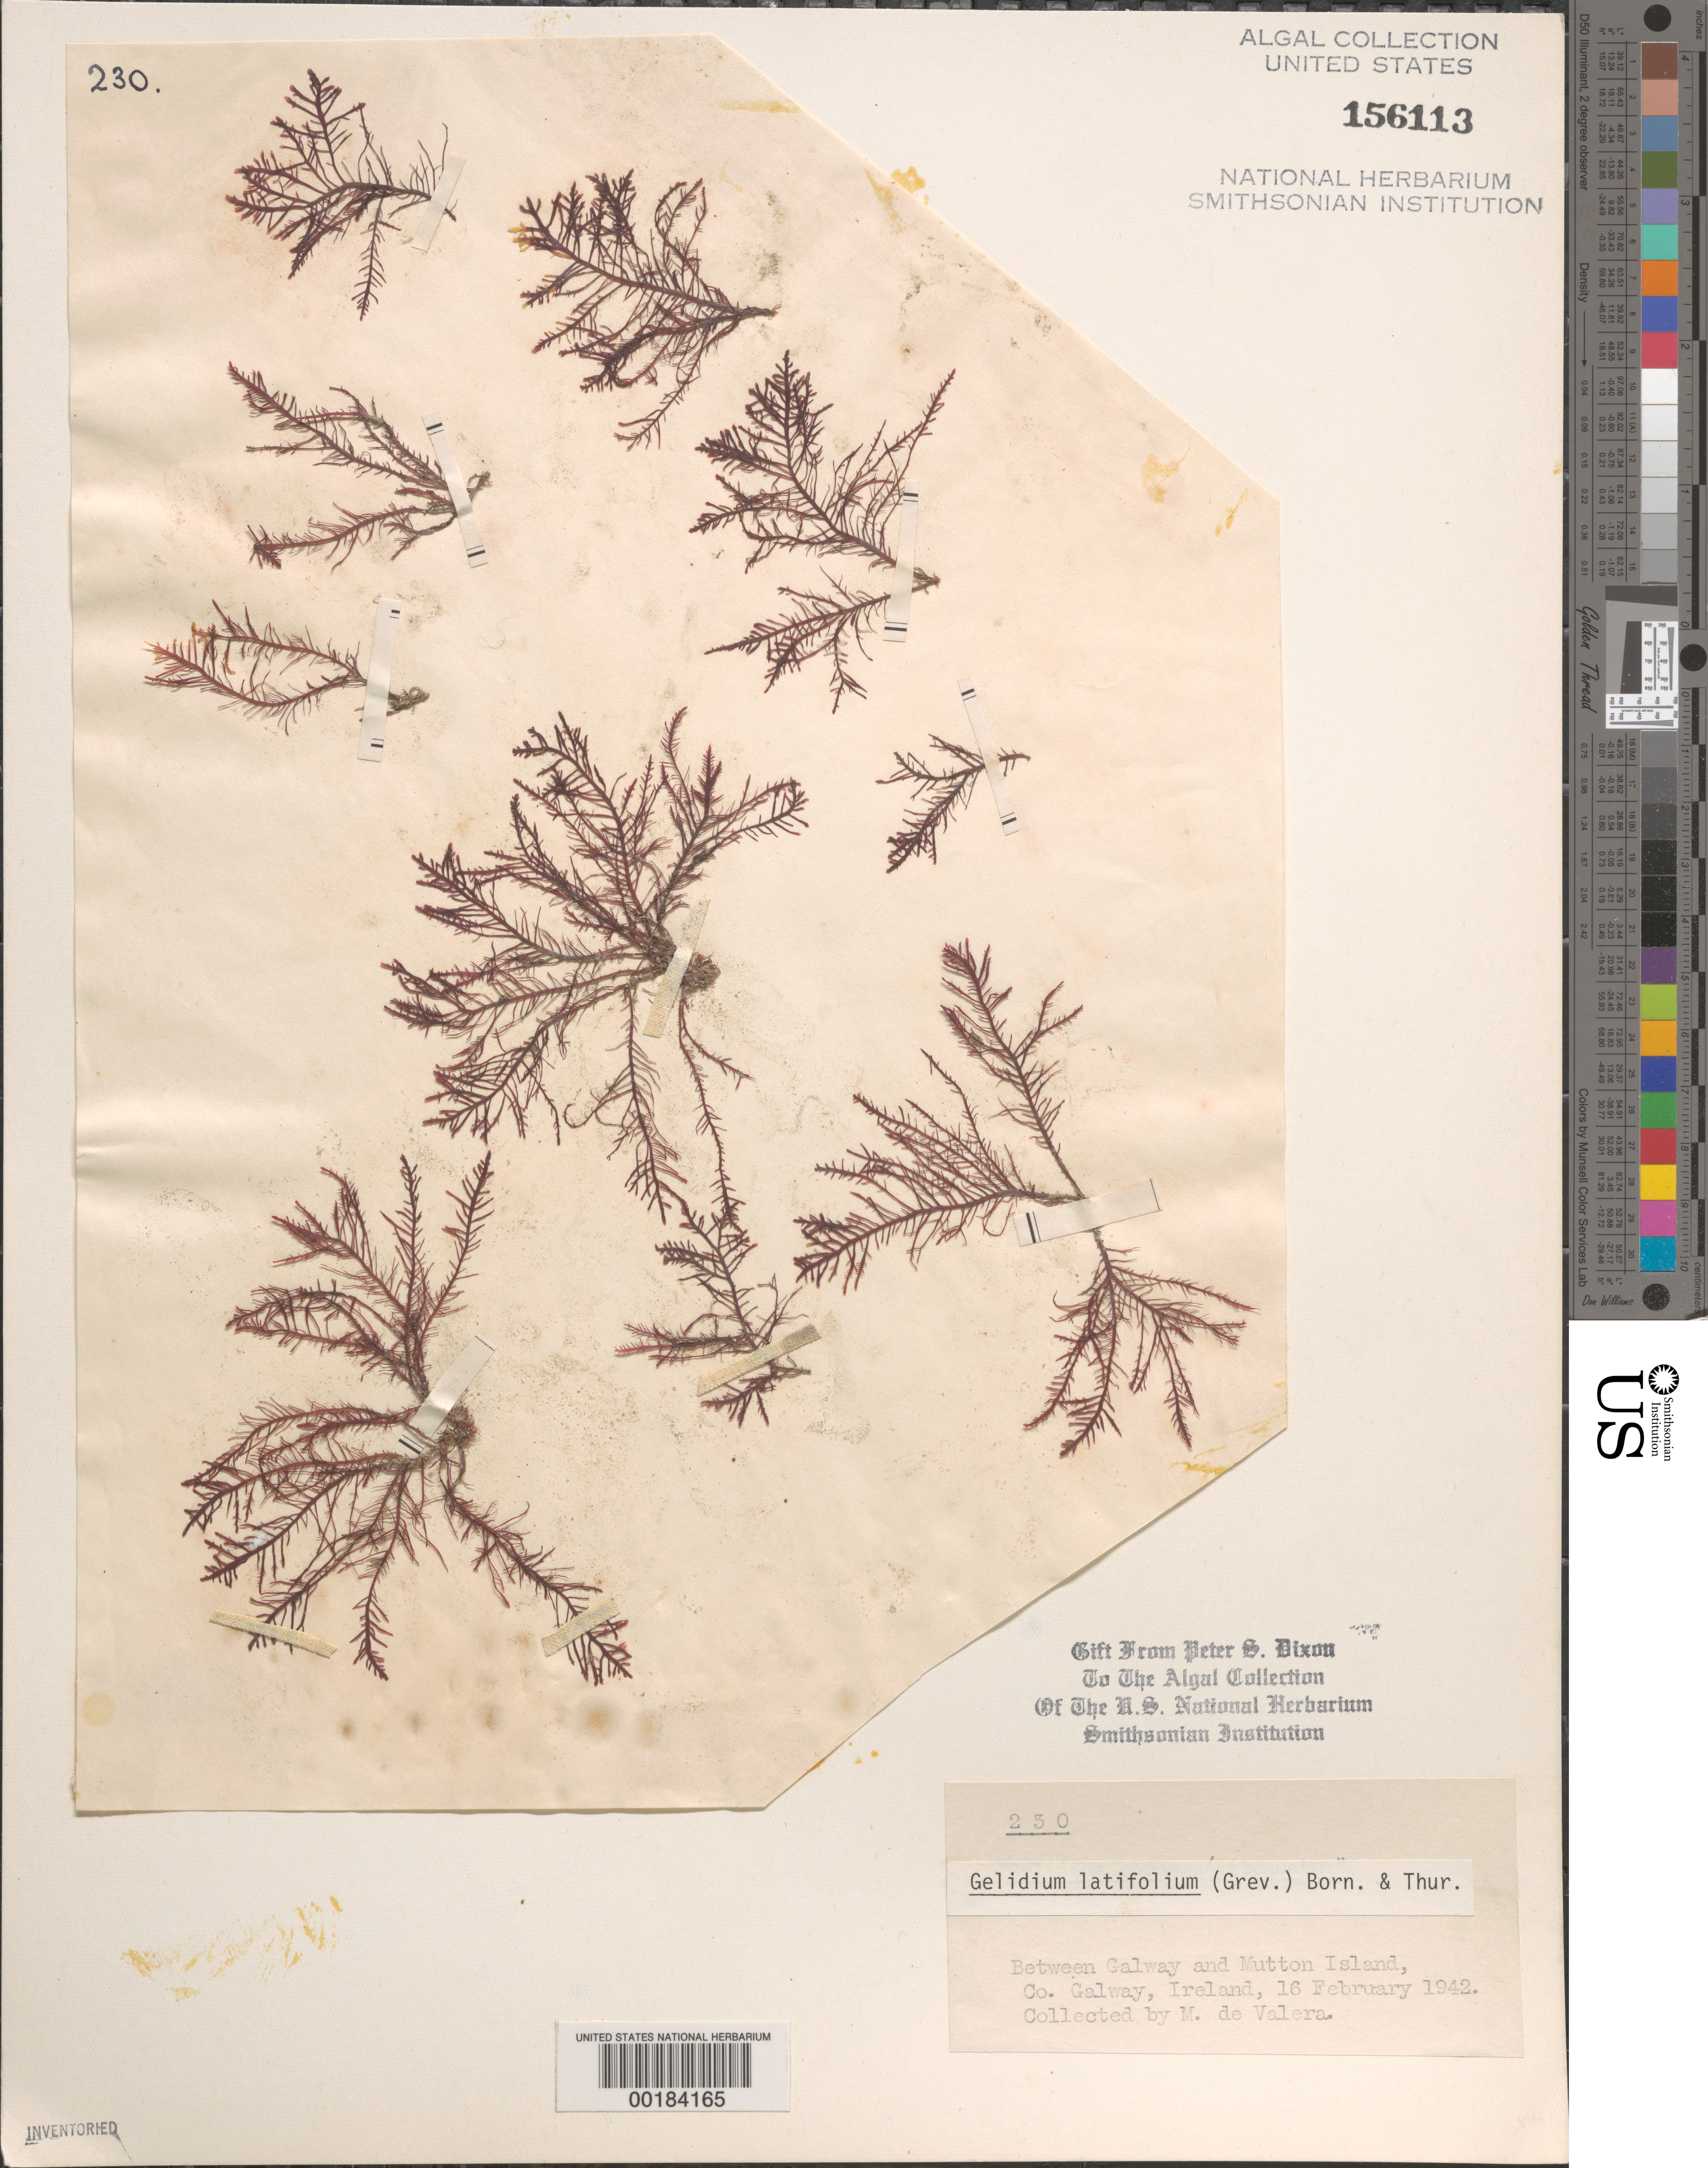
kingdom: Plantae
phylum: Rhodophyta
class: Florideophyceae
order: Gelidiales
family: Gelidiaceae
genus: Gelidium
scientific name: Gelidium spinosum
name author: (S.G. Gmel.) P.C. Silva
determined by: Algae name updating Project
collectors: M. De Valera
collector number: PSD 230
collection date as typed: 16 Feb 1942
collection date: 1942-02-16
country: Ireland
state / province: Connaught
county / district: Galway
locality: Between Galway and Mutton Island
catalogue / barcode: US 156113